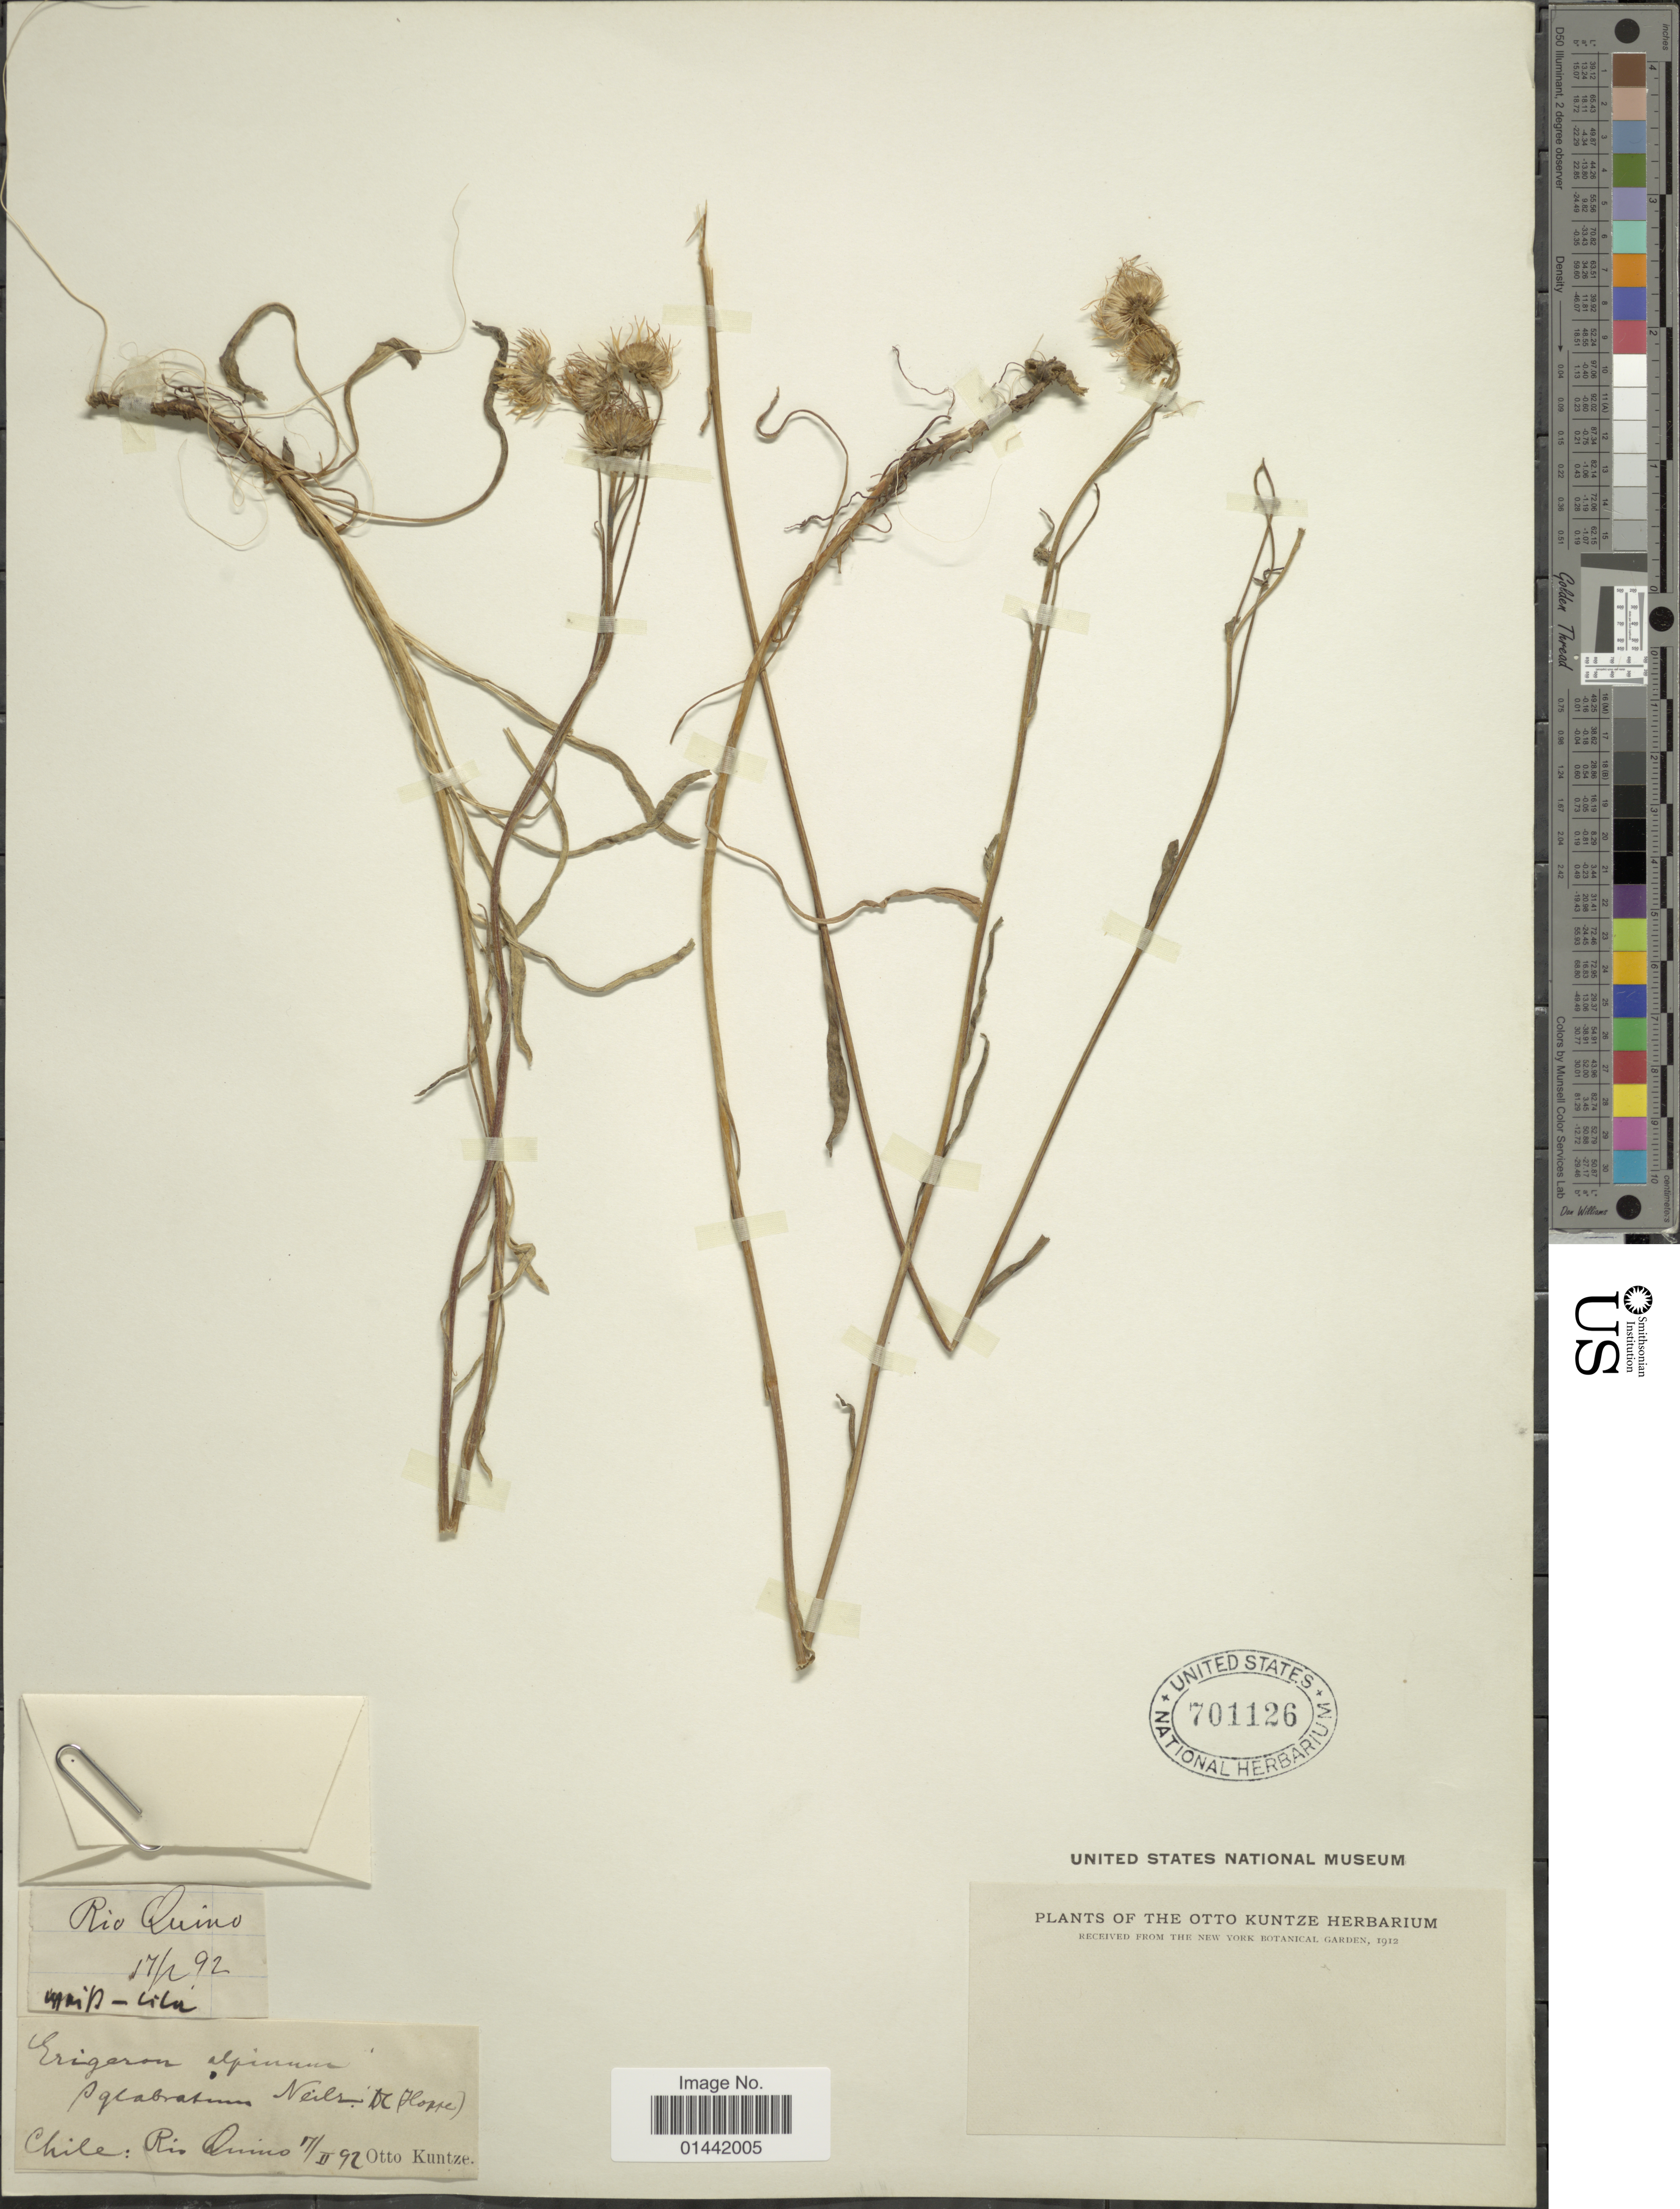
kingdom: Plantae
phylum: Tracheophyta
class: Magnoliopsida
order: Asterales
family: Asteraceae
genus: Erigeron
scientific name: Erigeron alpinus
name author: L.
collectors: C.E.O. Kuntze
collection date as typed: Transcribed d/m/y: 17/2/92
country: Chile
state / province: Araucanía (IX)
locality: Rio Quino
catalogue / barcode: US 701126